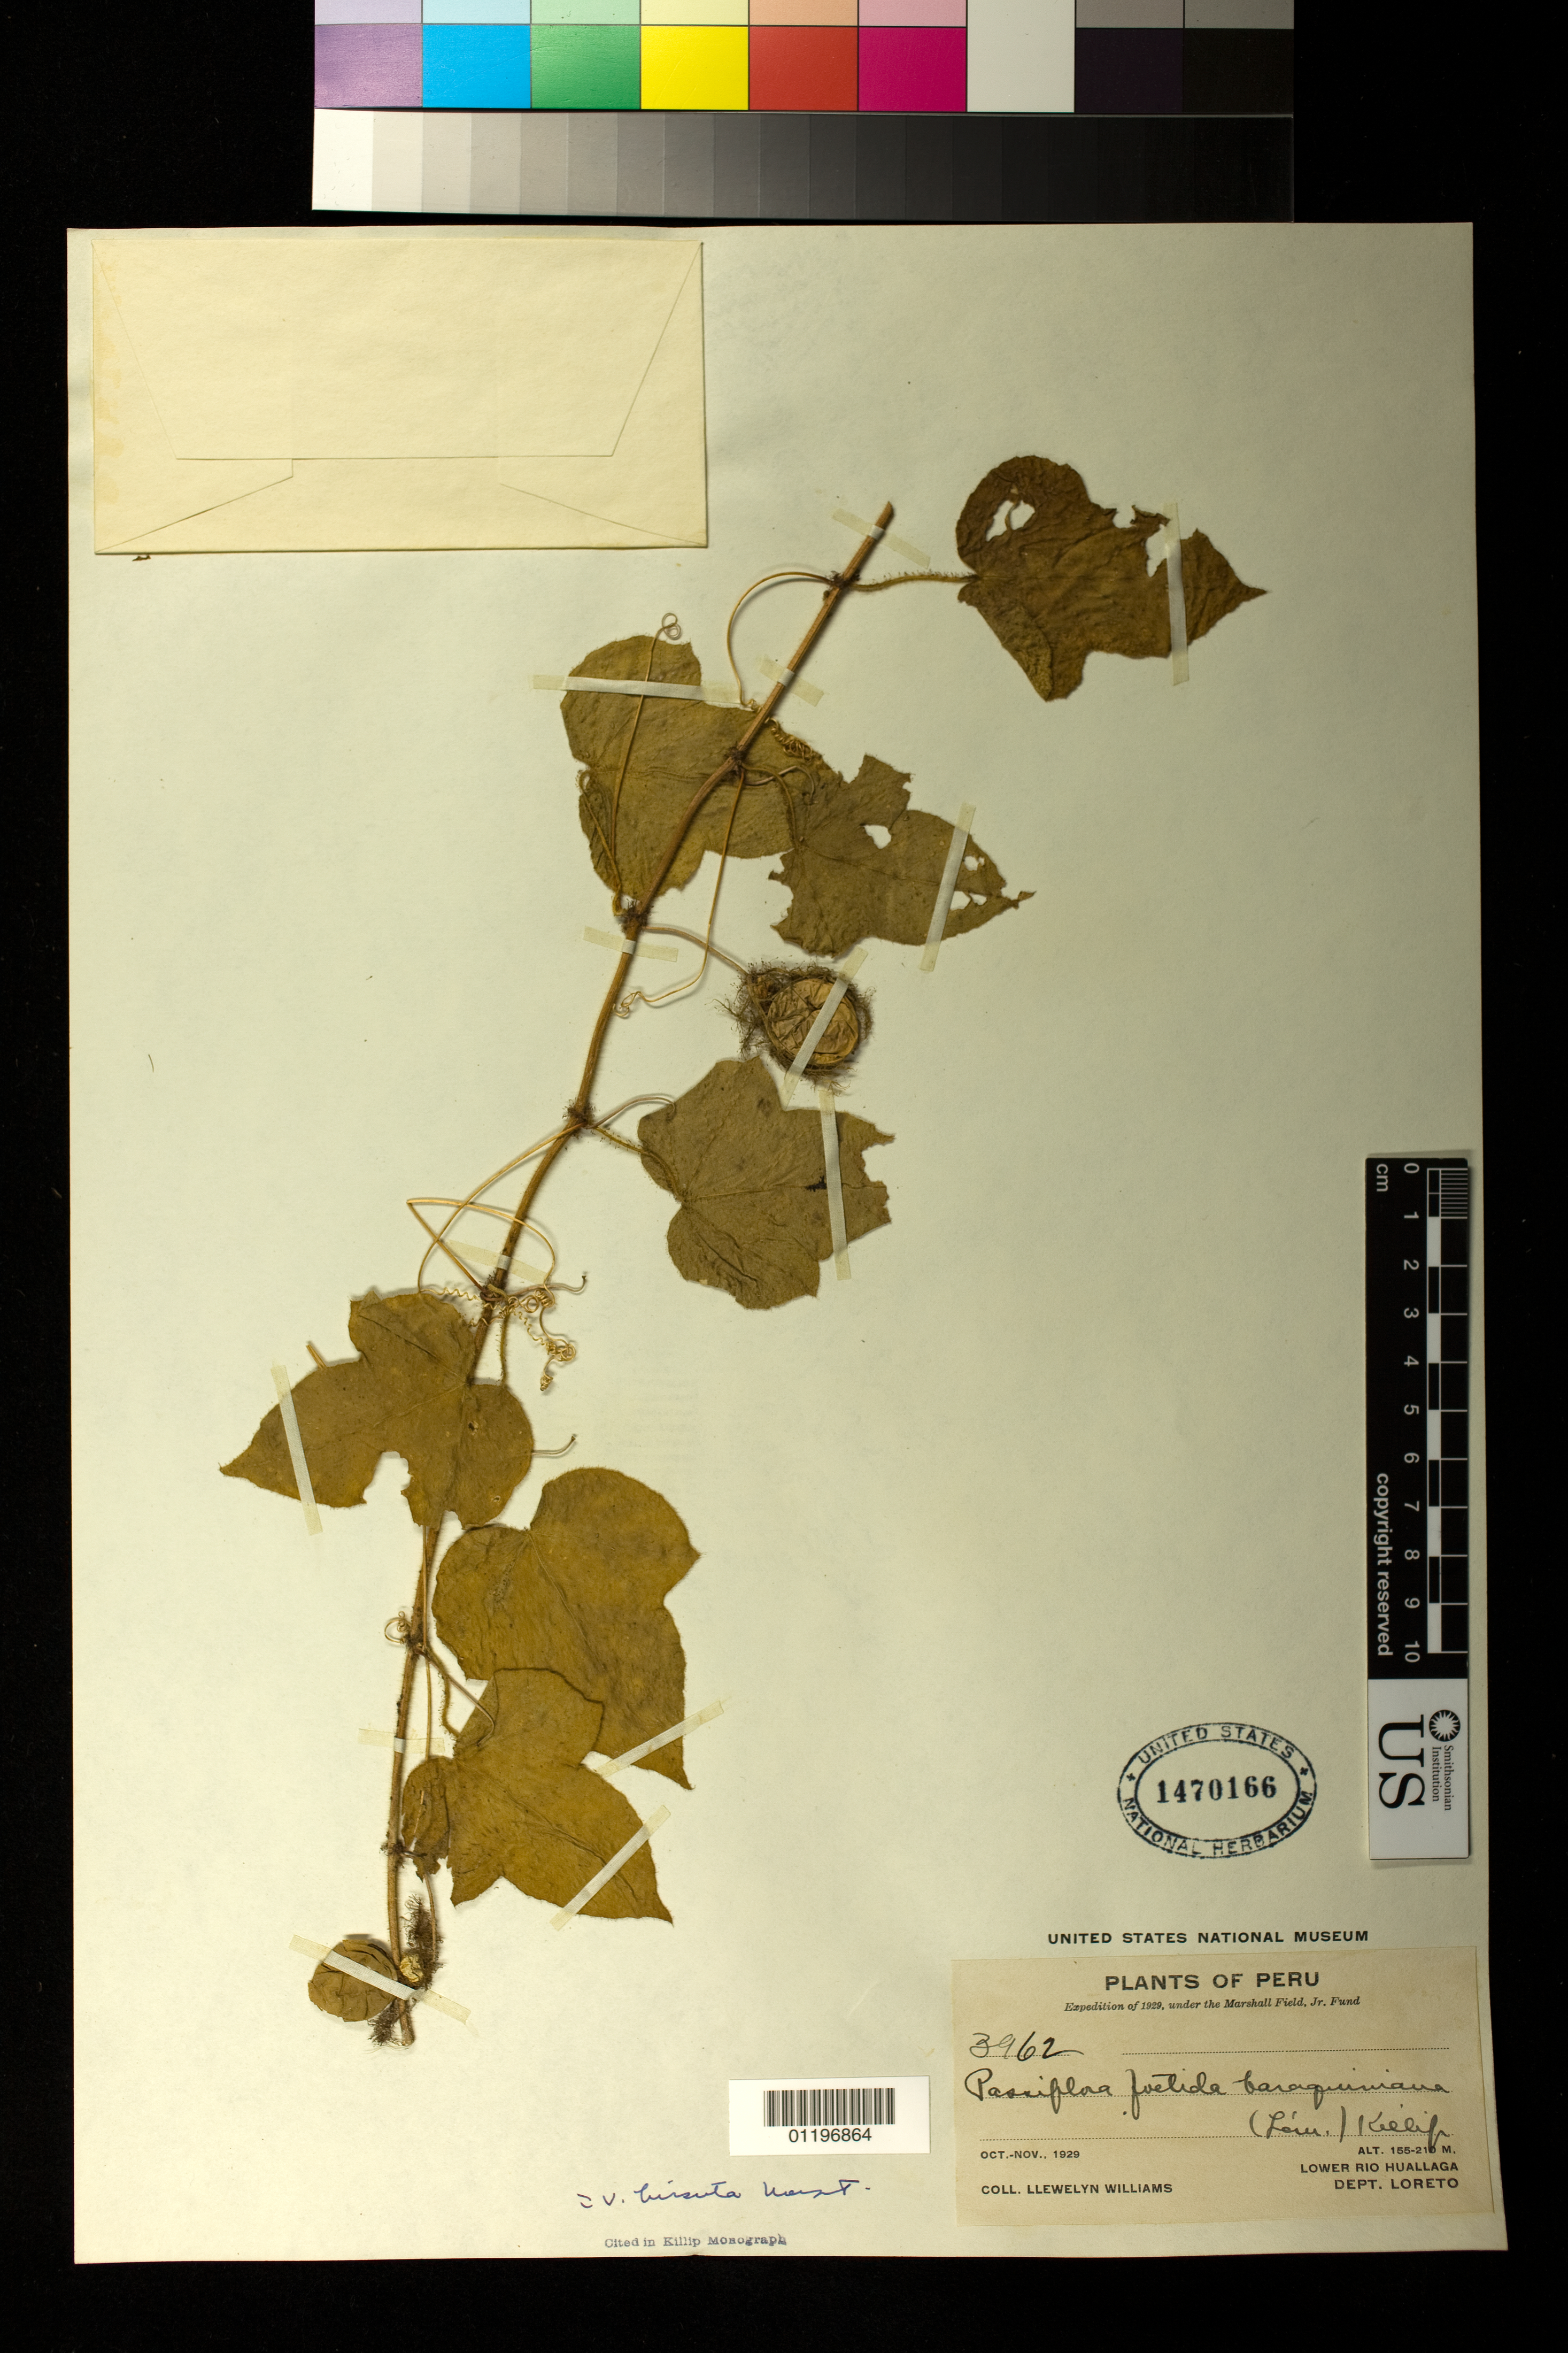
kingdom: Plantae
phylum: Tracheophyta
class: Magnoliopsida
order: Malpighiales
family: Passifloraceae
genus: Passiflora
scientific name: Passiflora foetida var. hirsuta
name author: (L.) Mast.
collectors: Ll. Williams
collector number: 3962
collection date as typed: Oct 1929 to -- Nov 1929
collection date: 1929-10/1929-11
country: Peru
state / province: Loreto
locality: Lower Rio [sic] Huallaga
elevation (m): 155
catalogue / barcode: US 1470166